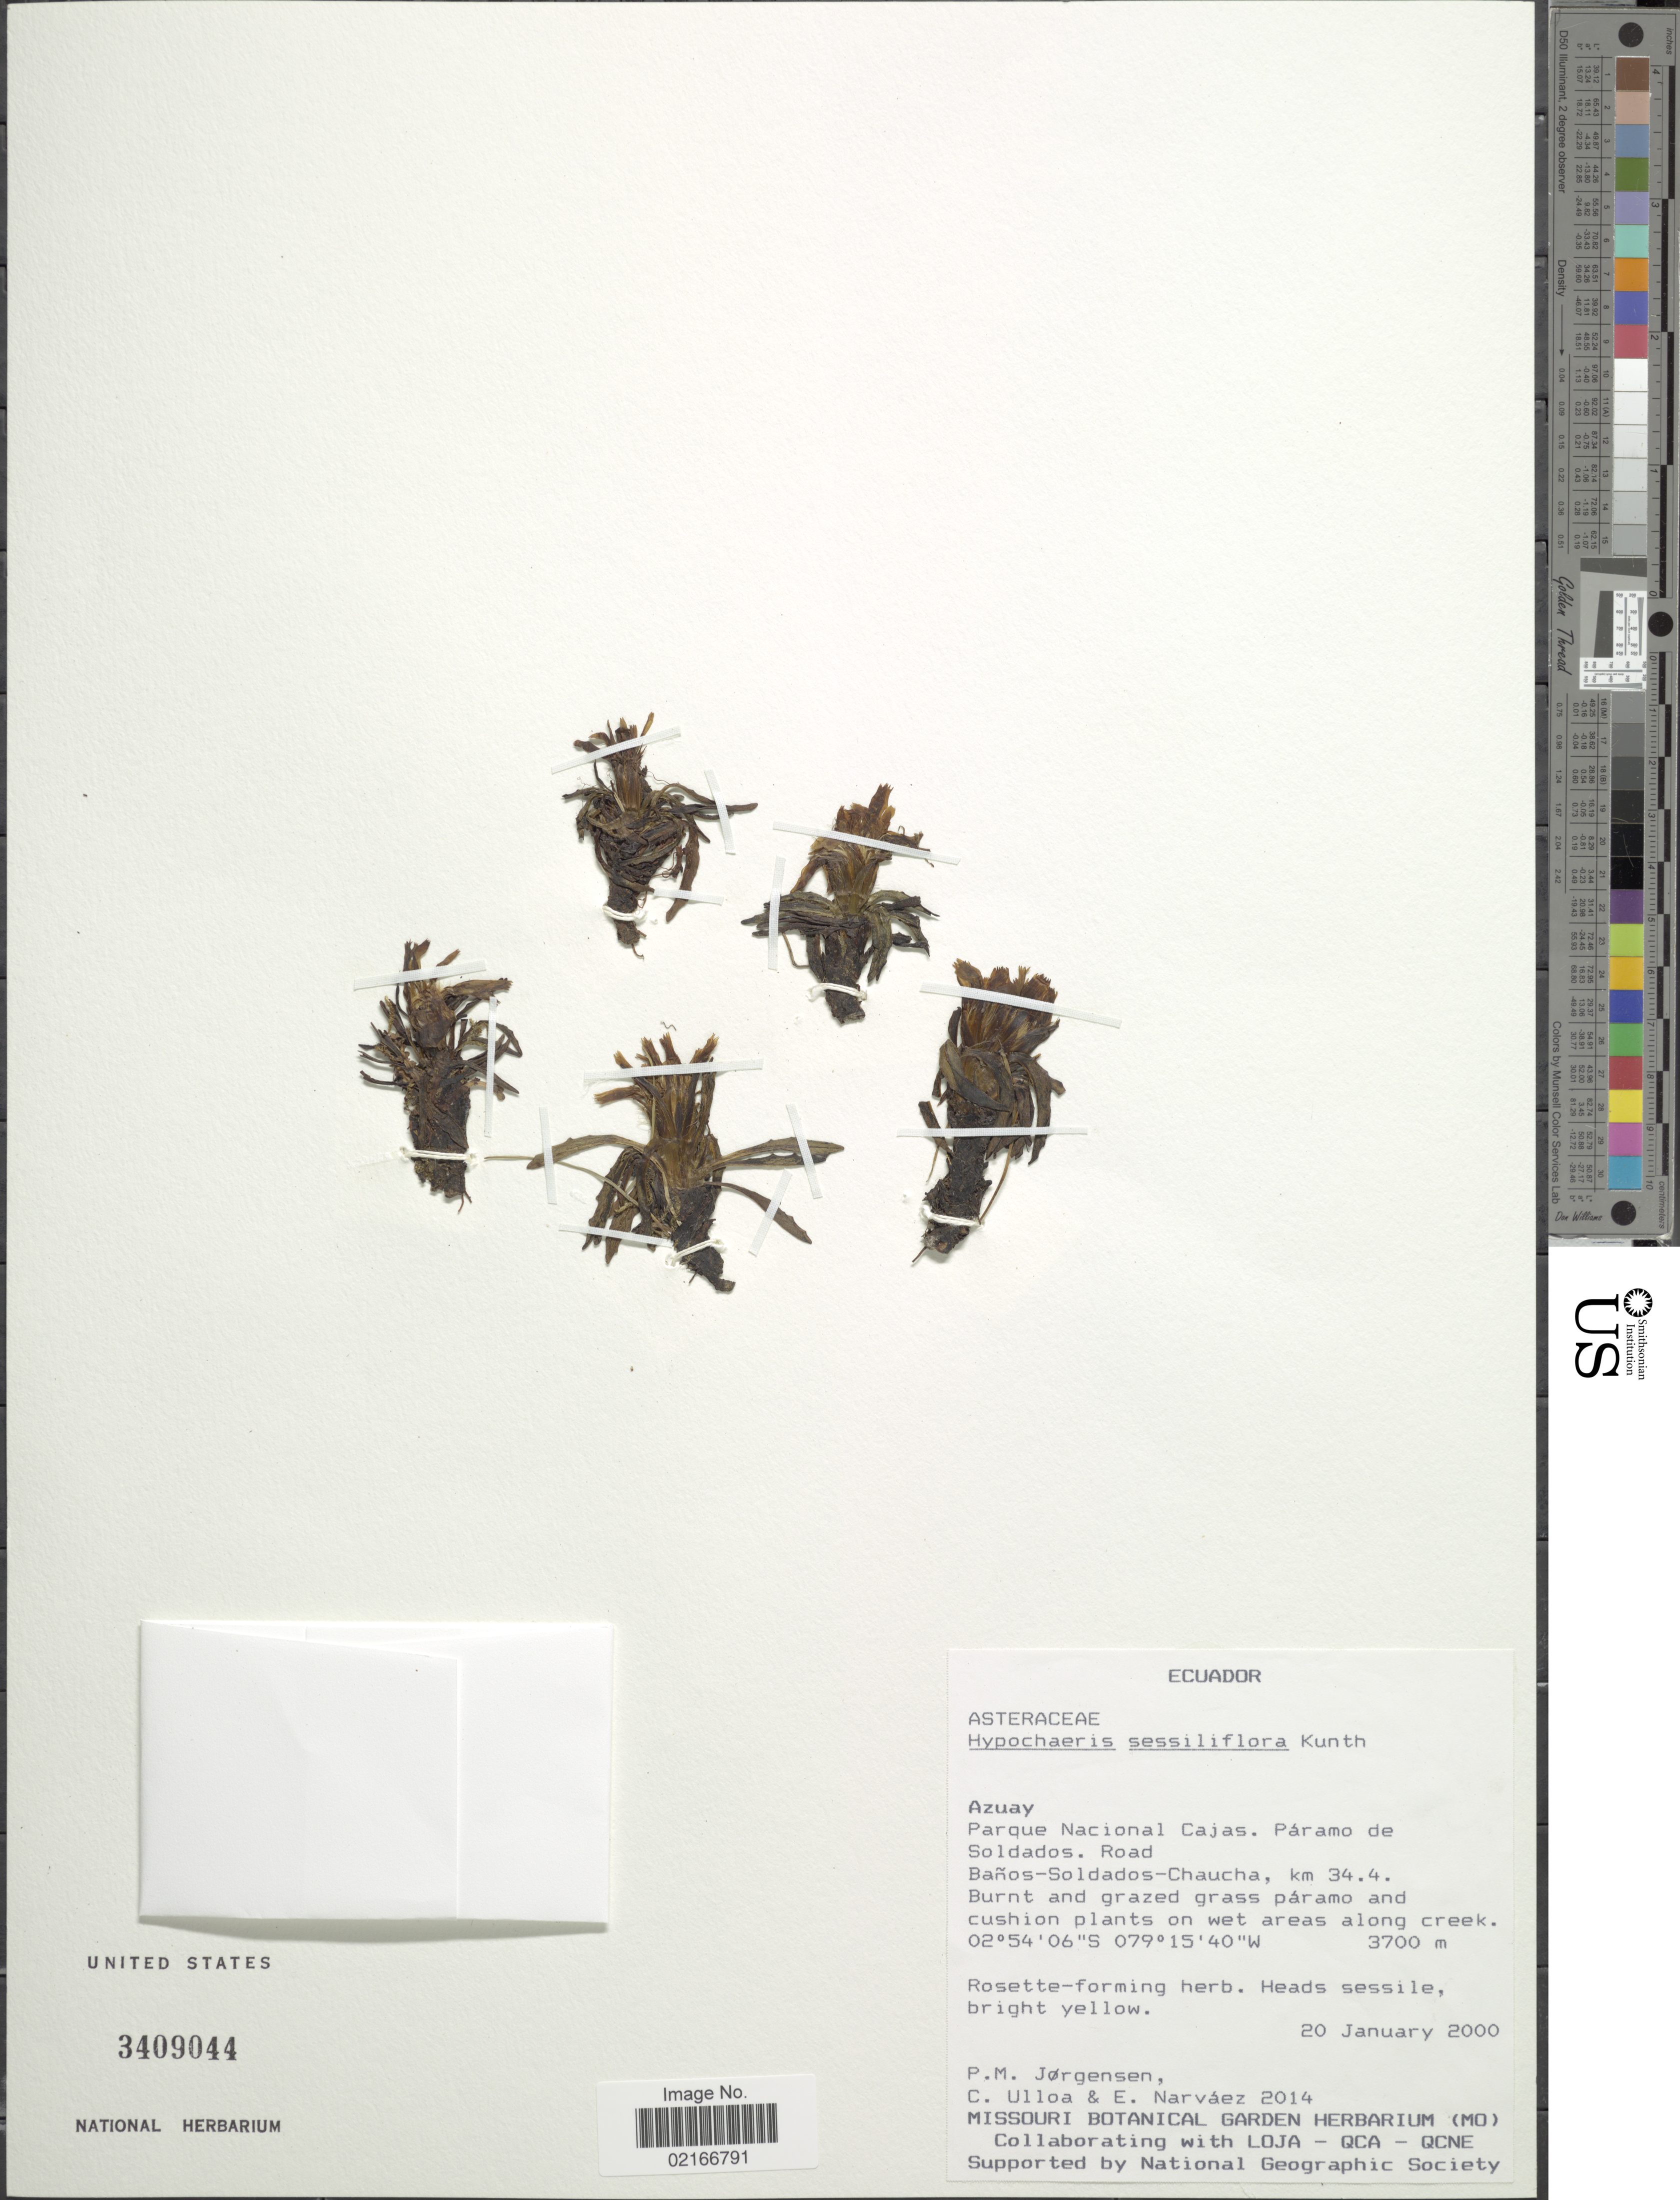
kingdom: Plantae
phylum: Tracheophyta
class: Magnoliopsida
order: Asterales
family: Asteraceae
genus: Hypochaeris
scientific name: Hypochaeris sessiflora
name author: Kunth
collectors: P. M. Jørgensen, C. Ulloa & E. Narváez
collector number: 2014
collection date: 2000-01-20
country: Ecuador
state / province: Azuay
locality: Parque Nacional Cajas. Páramo de Soldados. Road Baños-Soldados-Chaucha, km 34.4.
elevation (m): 3700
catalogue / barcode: US 3409044